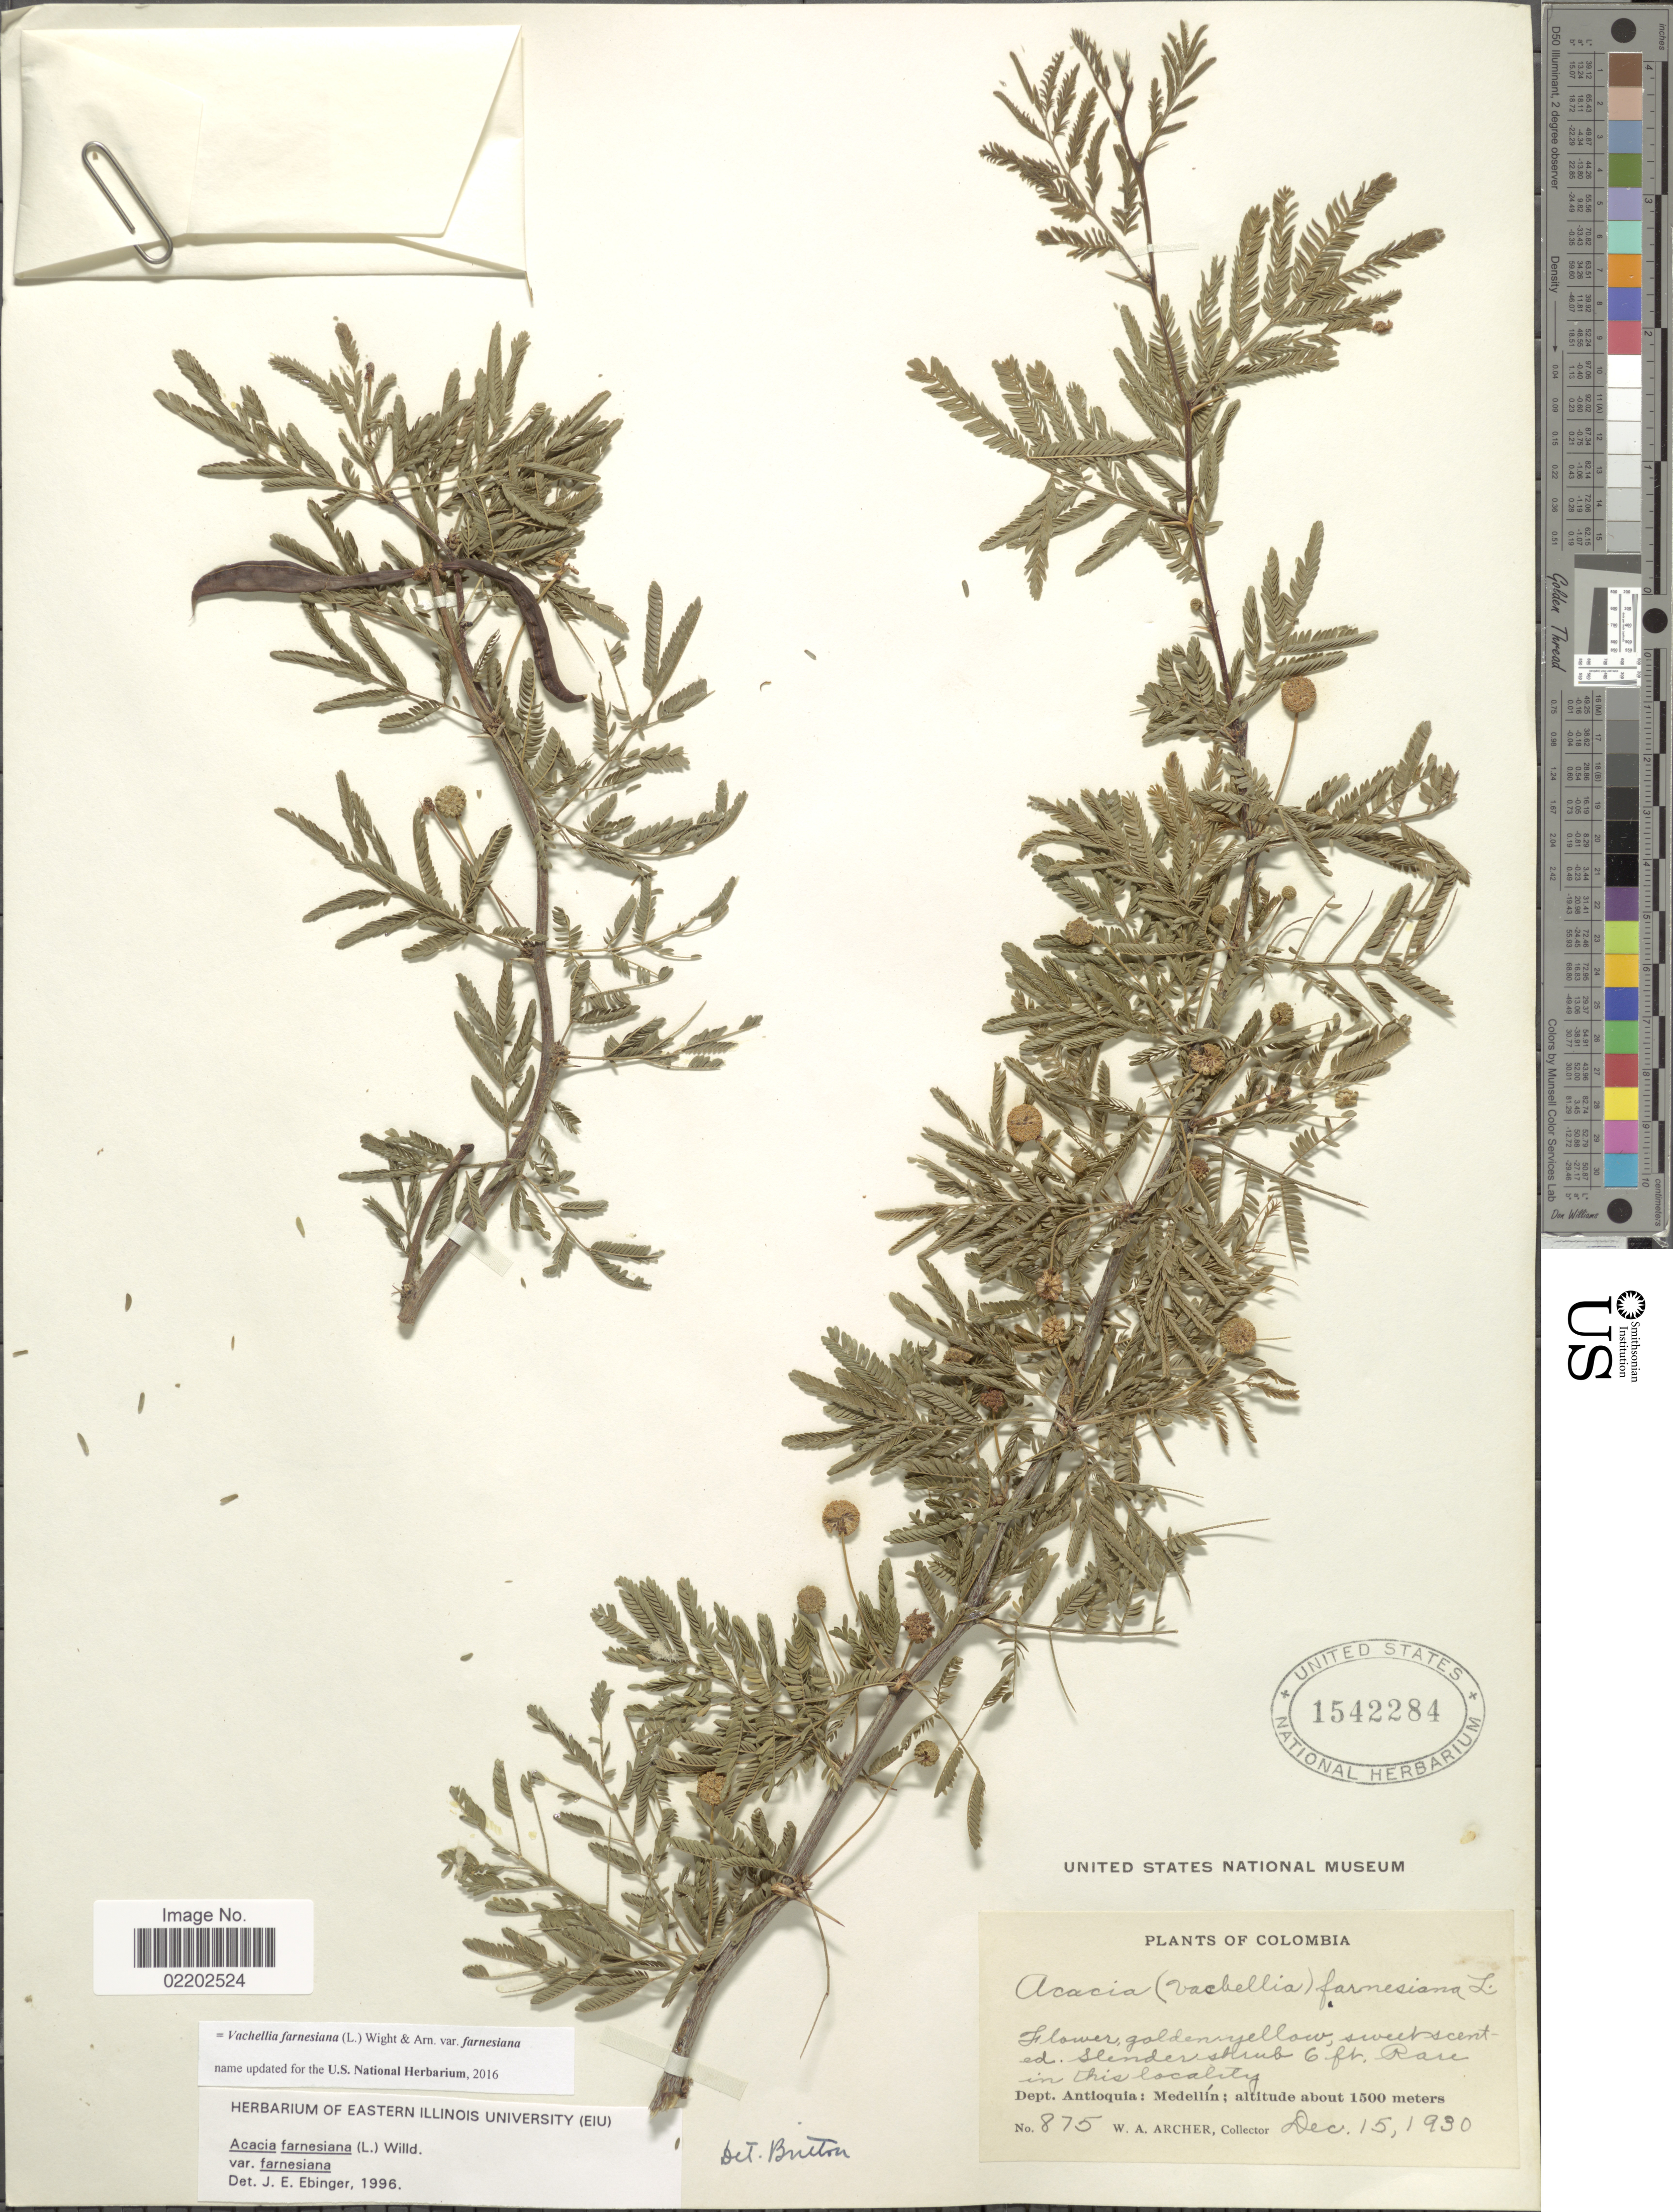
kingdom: Plantae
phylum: Tracheophyta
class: Magnoliopsida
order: Fabales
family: Fabaceae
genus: Vachellia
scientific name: Vachellia farnesiana var. farnesiana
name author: (L.) Wight & Arn.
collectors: W. A. Archer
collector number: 875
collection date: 1930-12-15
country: Colombia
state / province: Antioquia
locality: Rare in this locality, Medllín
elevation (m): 1500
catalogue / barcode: US 1542284